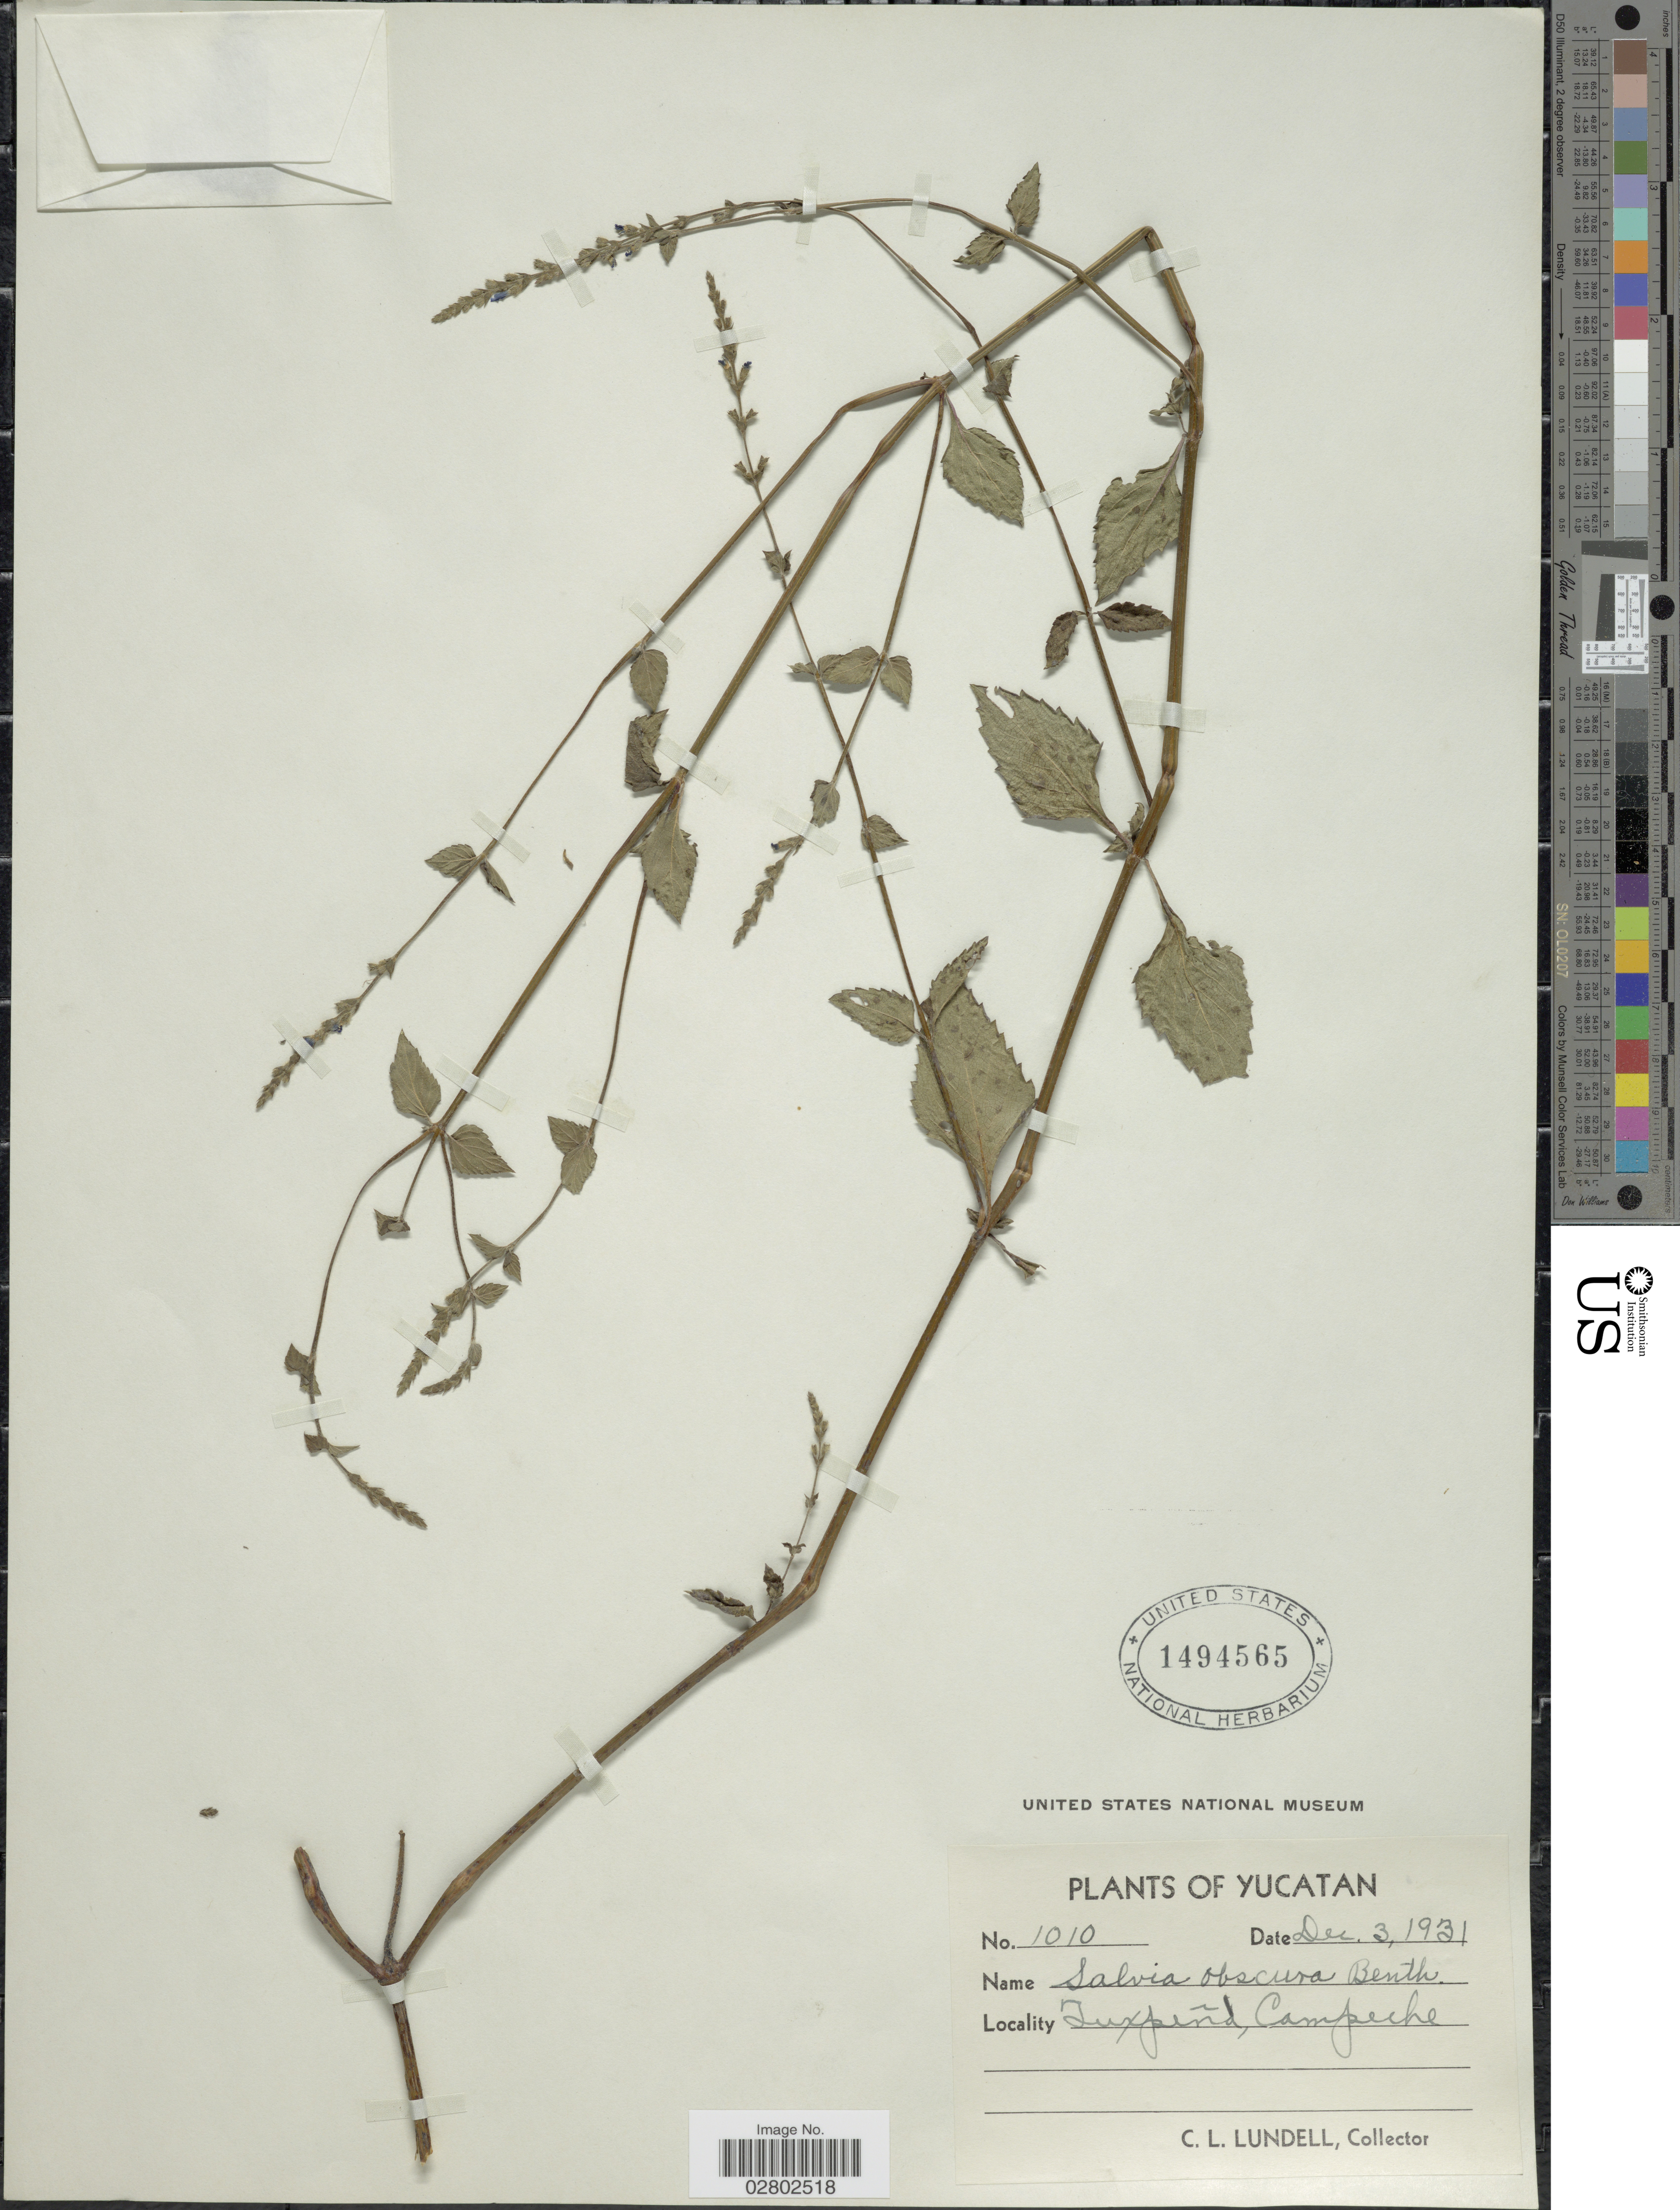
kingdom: Plantae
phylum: Tracheophyta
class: Magnoliopsida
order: Lamiales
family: Lamiaceae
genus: Salvia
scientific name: Salvia obscura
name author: Benth.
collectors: C. L. Lundell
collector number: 1010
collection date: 1931-12-03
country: Mexico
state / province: Yucatán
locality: Tuxpeñd, Campeche.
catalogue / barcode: US 1494565